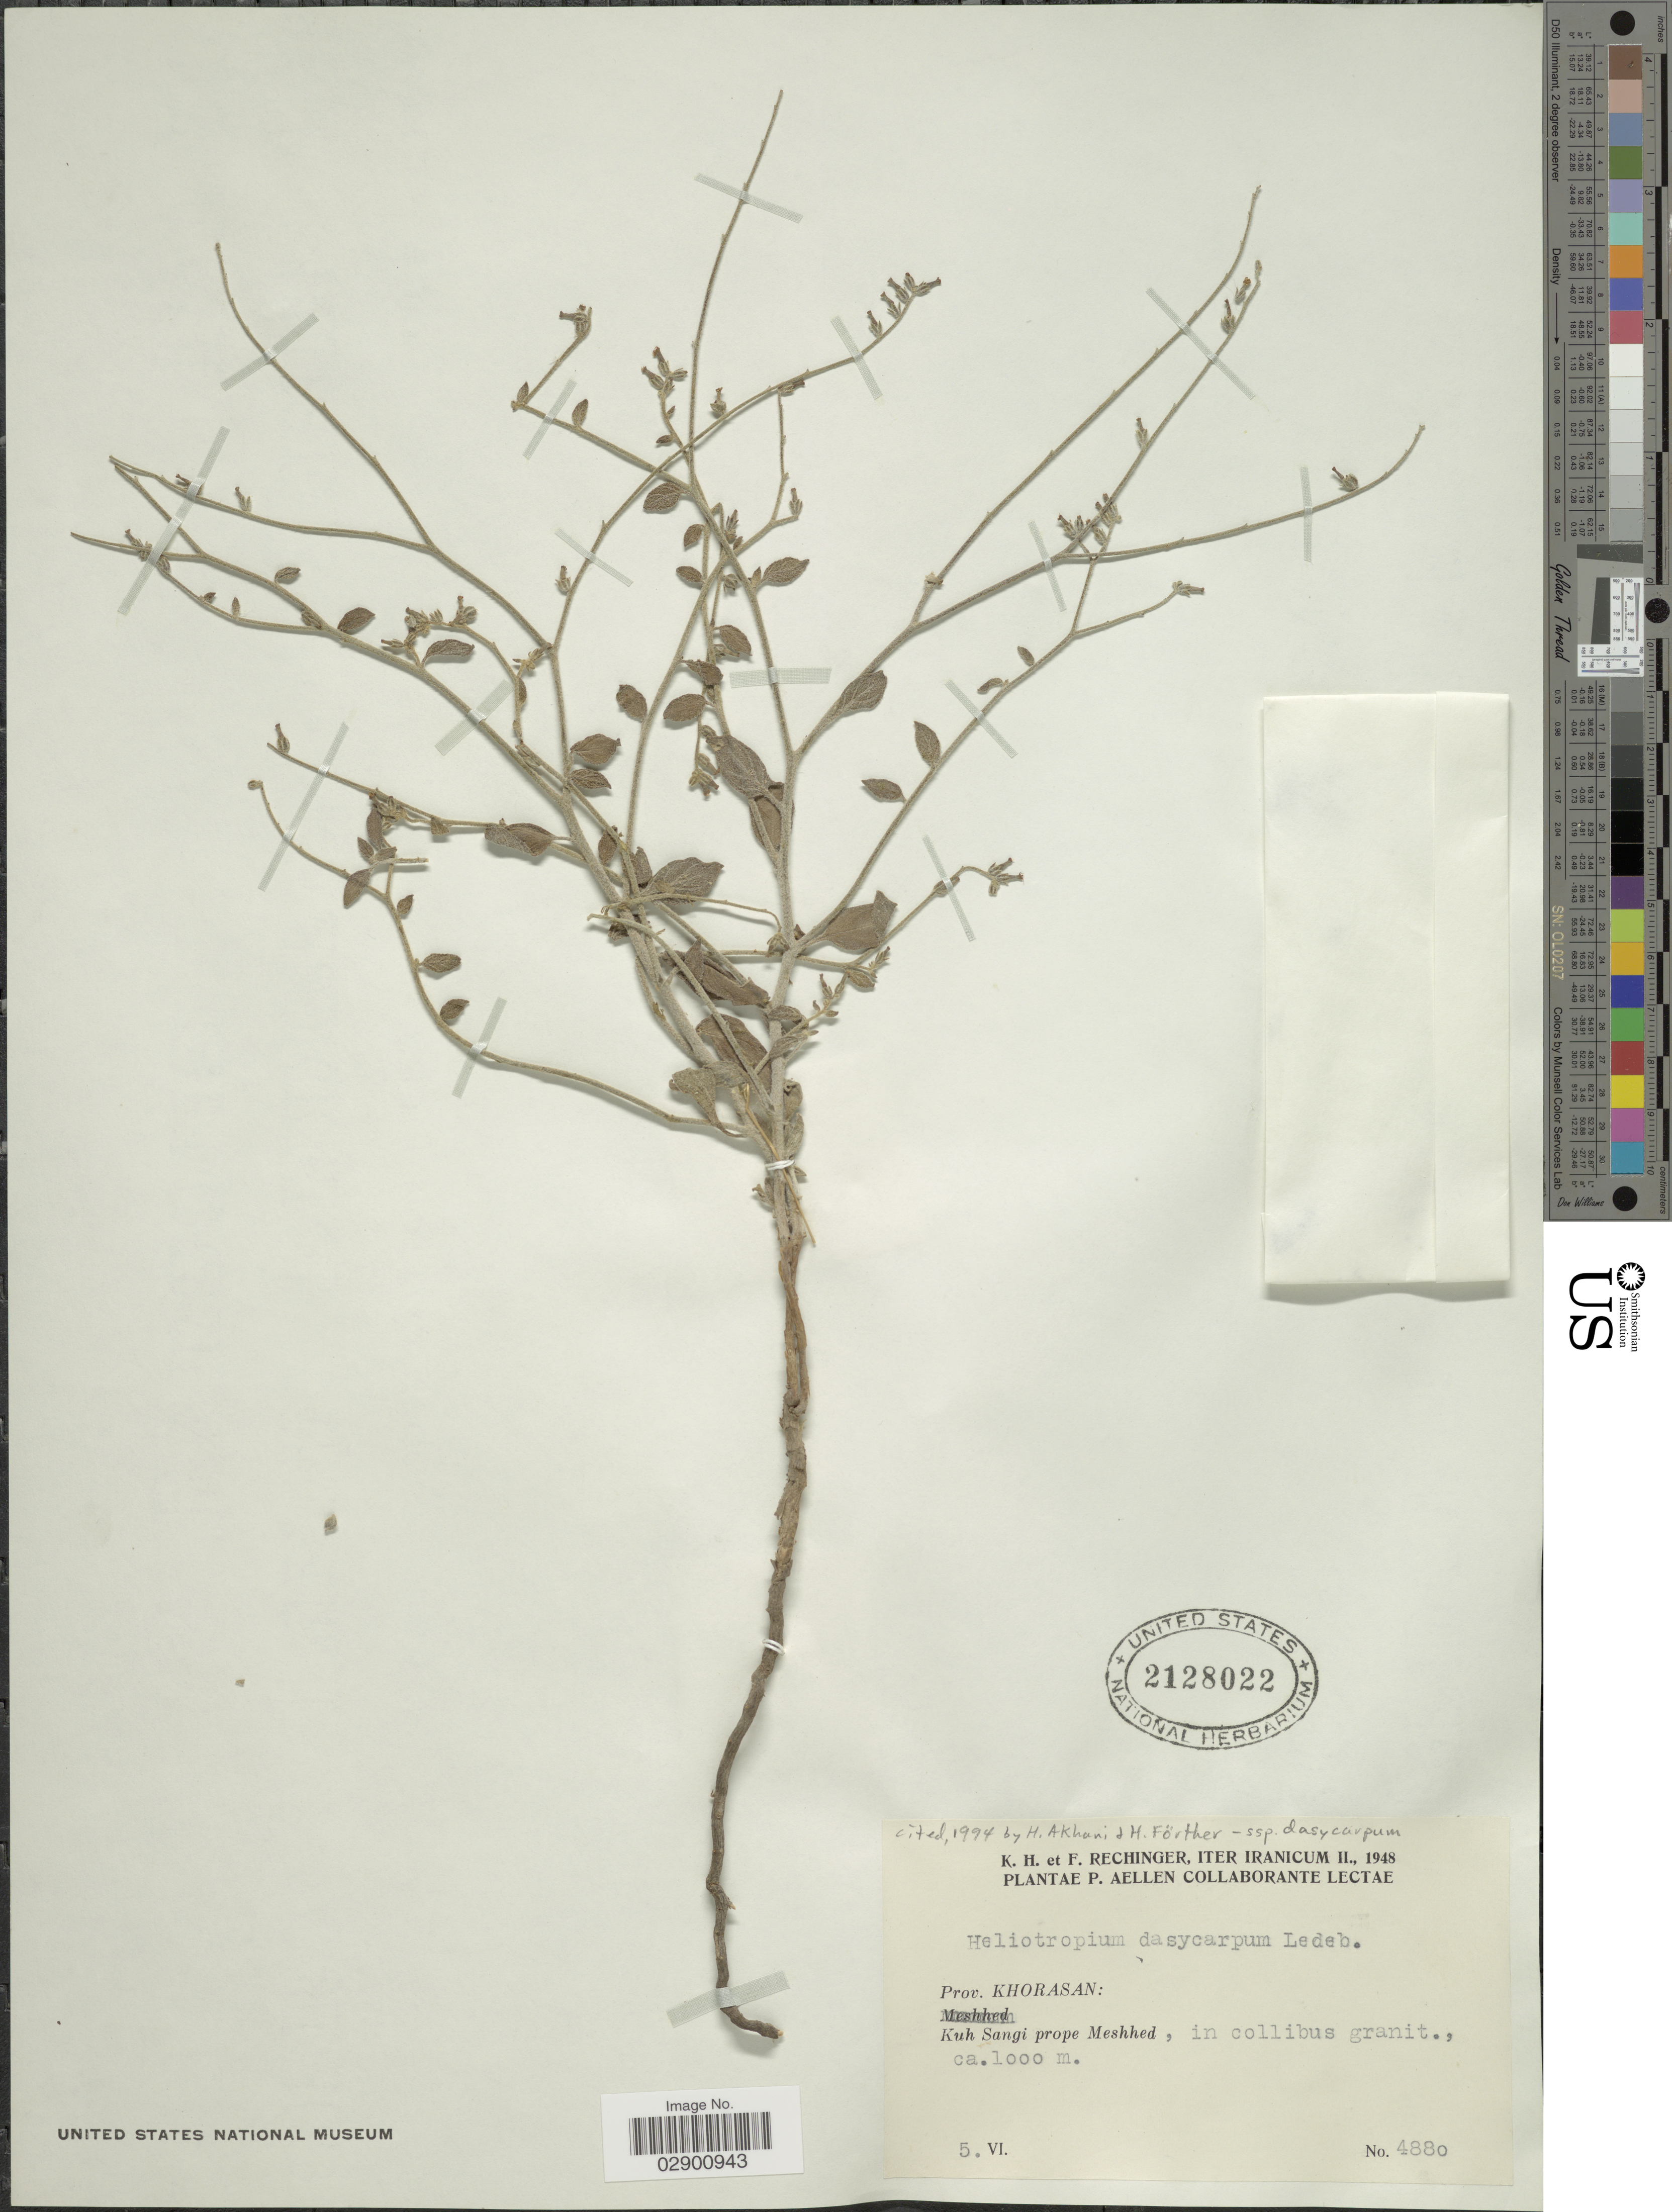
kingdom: Plantae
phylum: Tracheophyta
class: Magnoliopsida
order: Boraginales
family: Heliotropiaceae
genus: Heliotropium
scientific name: Heliotropium dasycarpum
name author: Ledeb.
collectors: K. H. Rechinger, F. Rechinger & P. Aellen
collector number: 4880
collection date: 1948-06-05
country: Iran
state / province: Khorasan [obsolete]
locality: Iter Iranicum II. Prov. Khorasan: Kuh Sangi prope Meshhed, in collibus granit.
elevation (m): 1000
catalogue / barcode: US 2128022